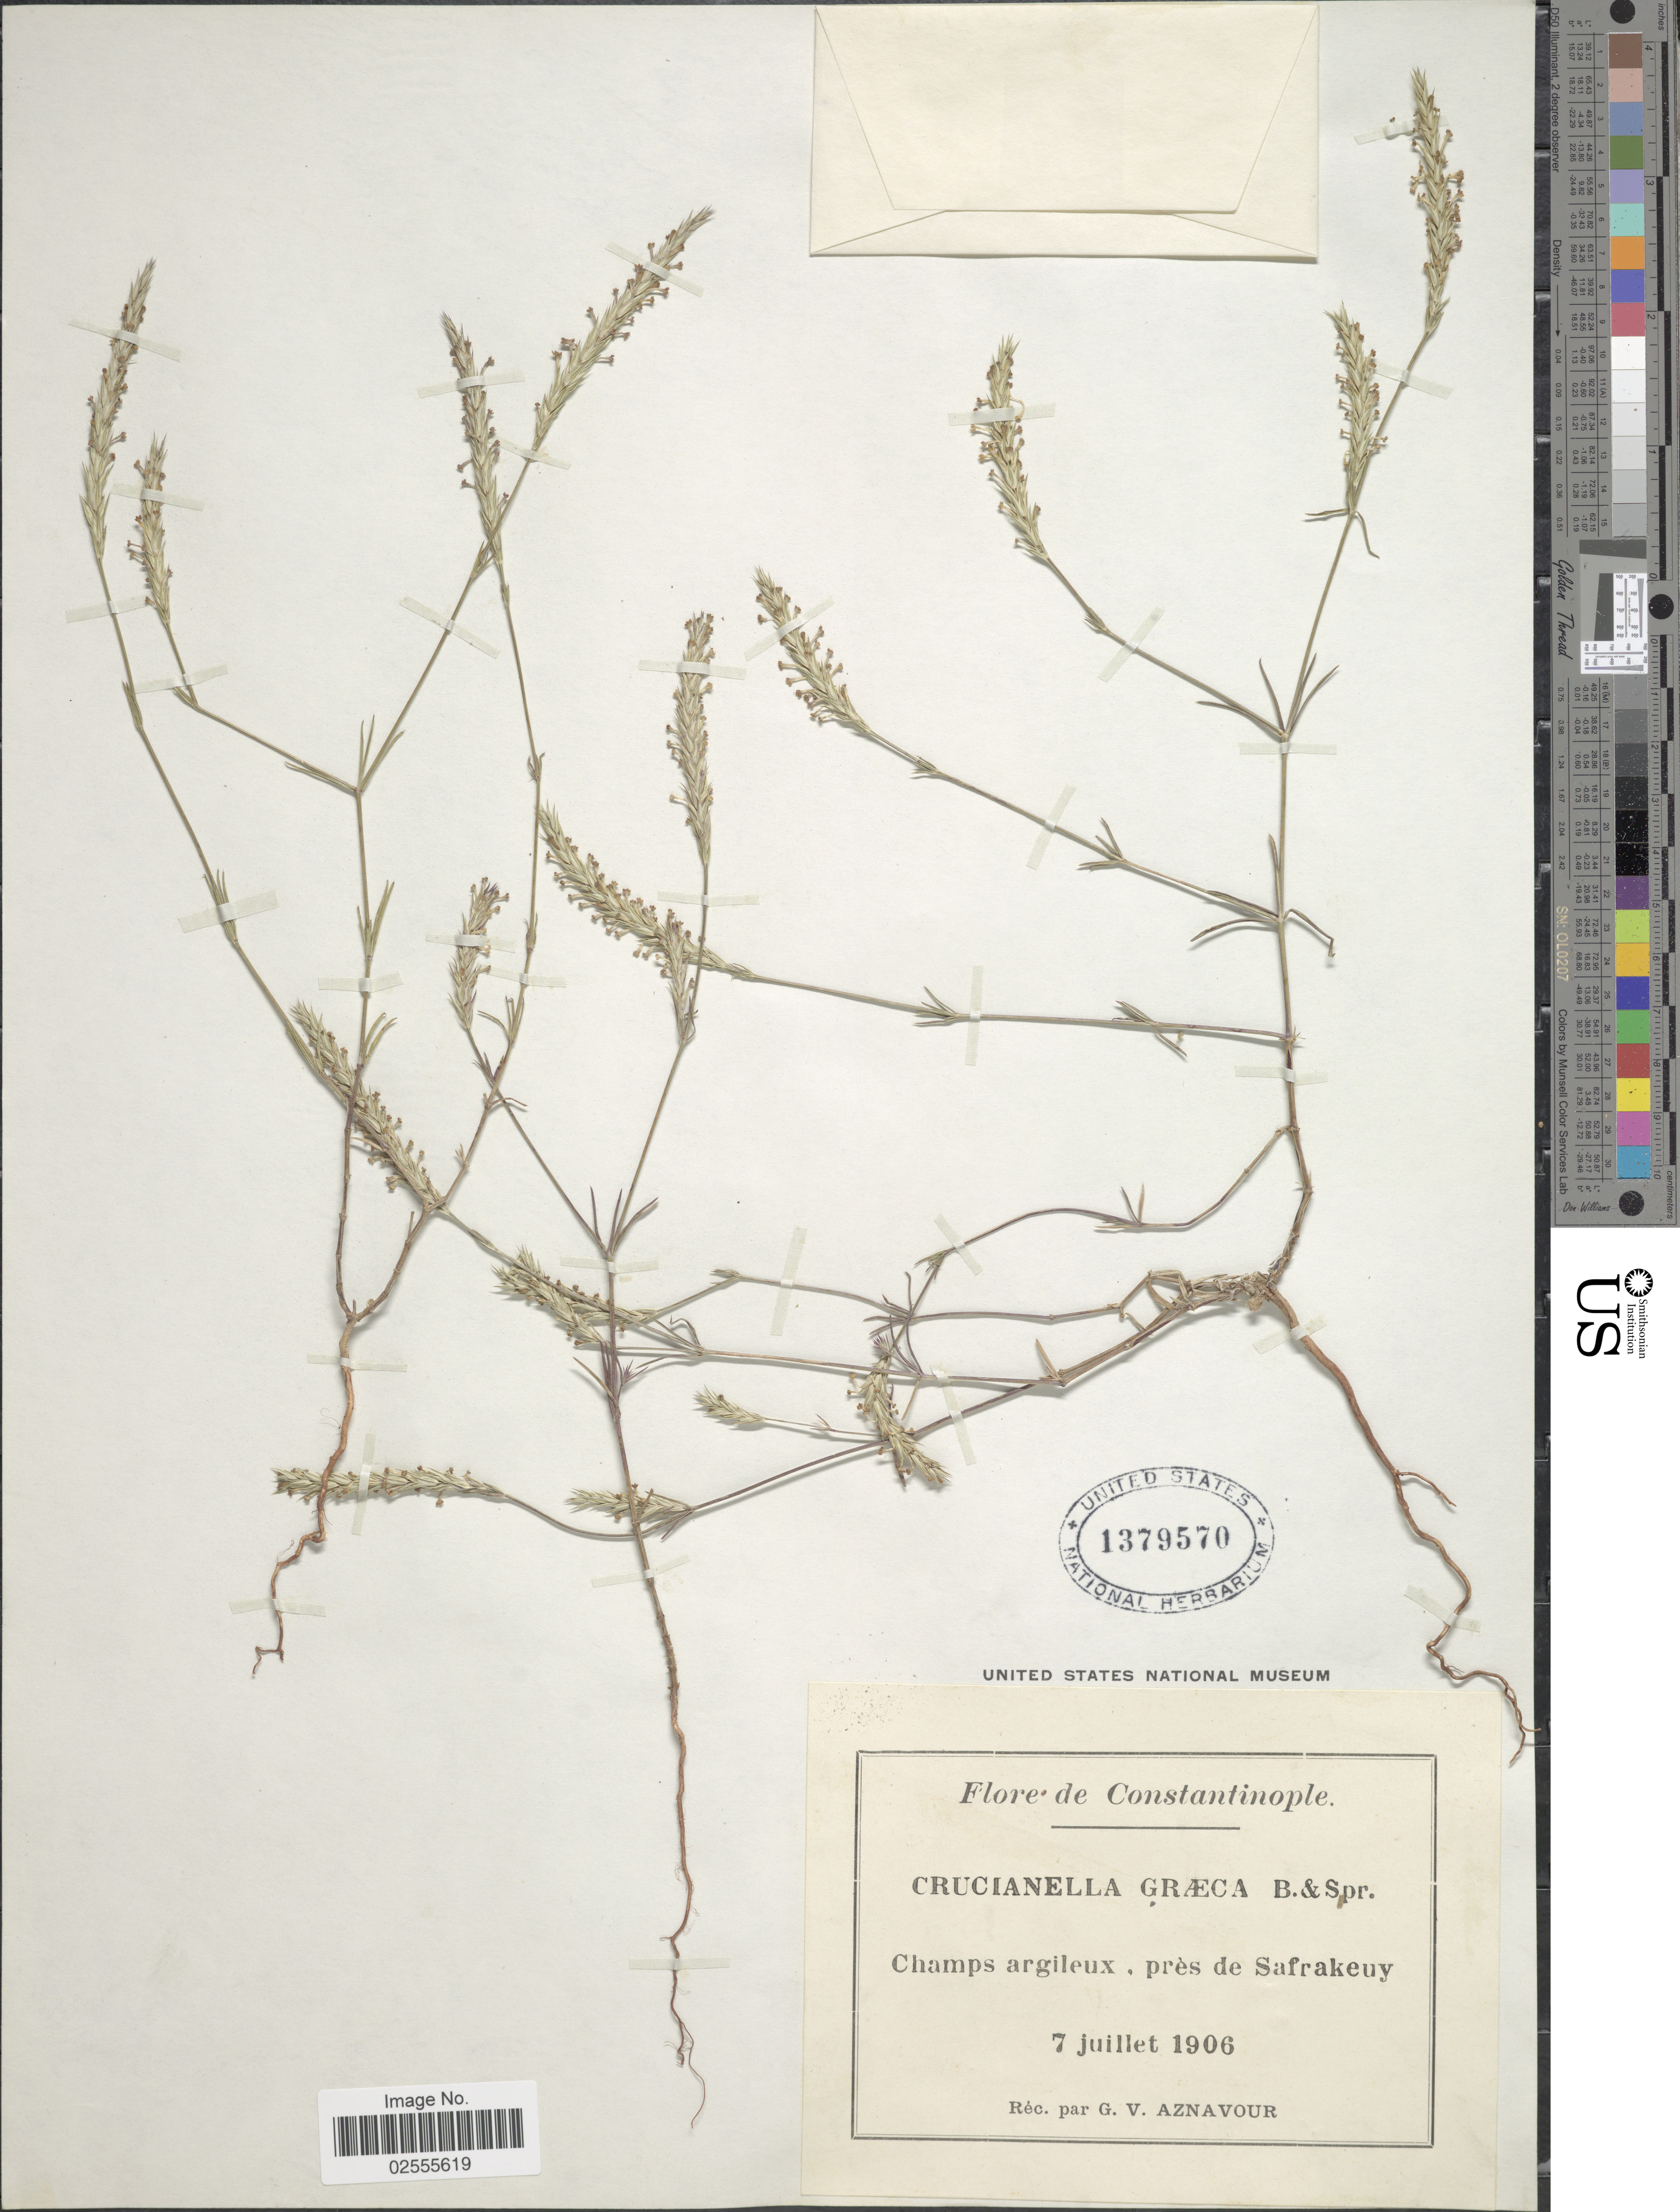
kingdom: Plantae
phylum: Tracheophyta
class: Magnoliopsida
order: Gentianales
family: Rubiaceae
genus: Crucianella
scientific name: Crucianella graeca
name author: Boiss.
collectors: G. V. Aznavour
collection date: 1906-07-07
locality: Constantinople, Champs argileux, pres de Safrakeuy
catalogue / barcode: US 1379570